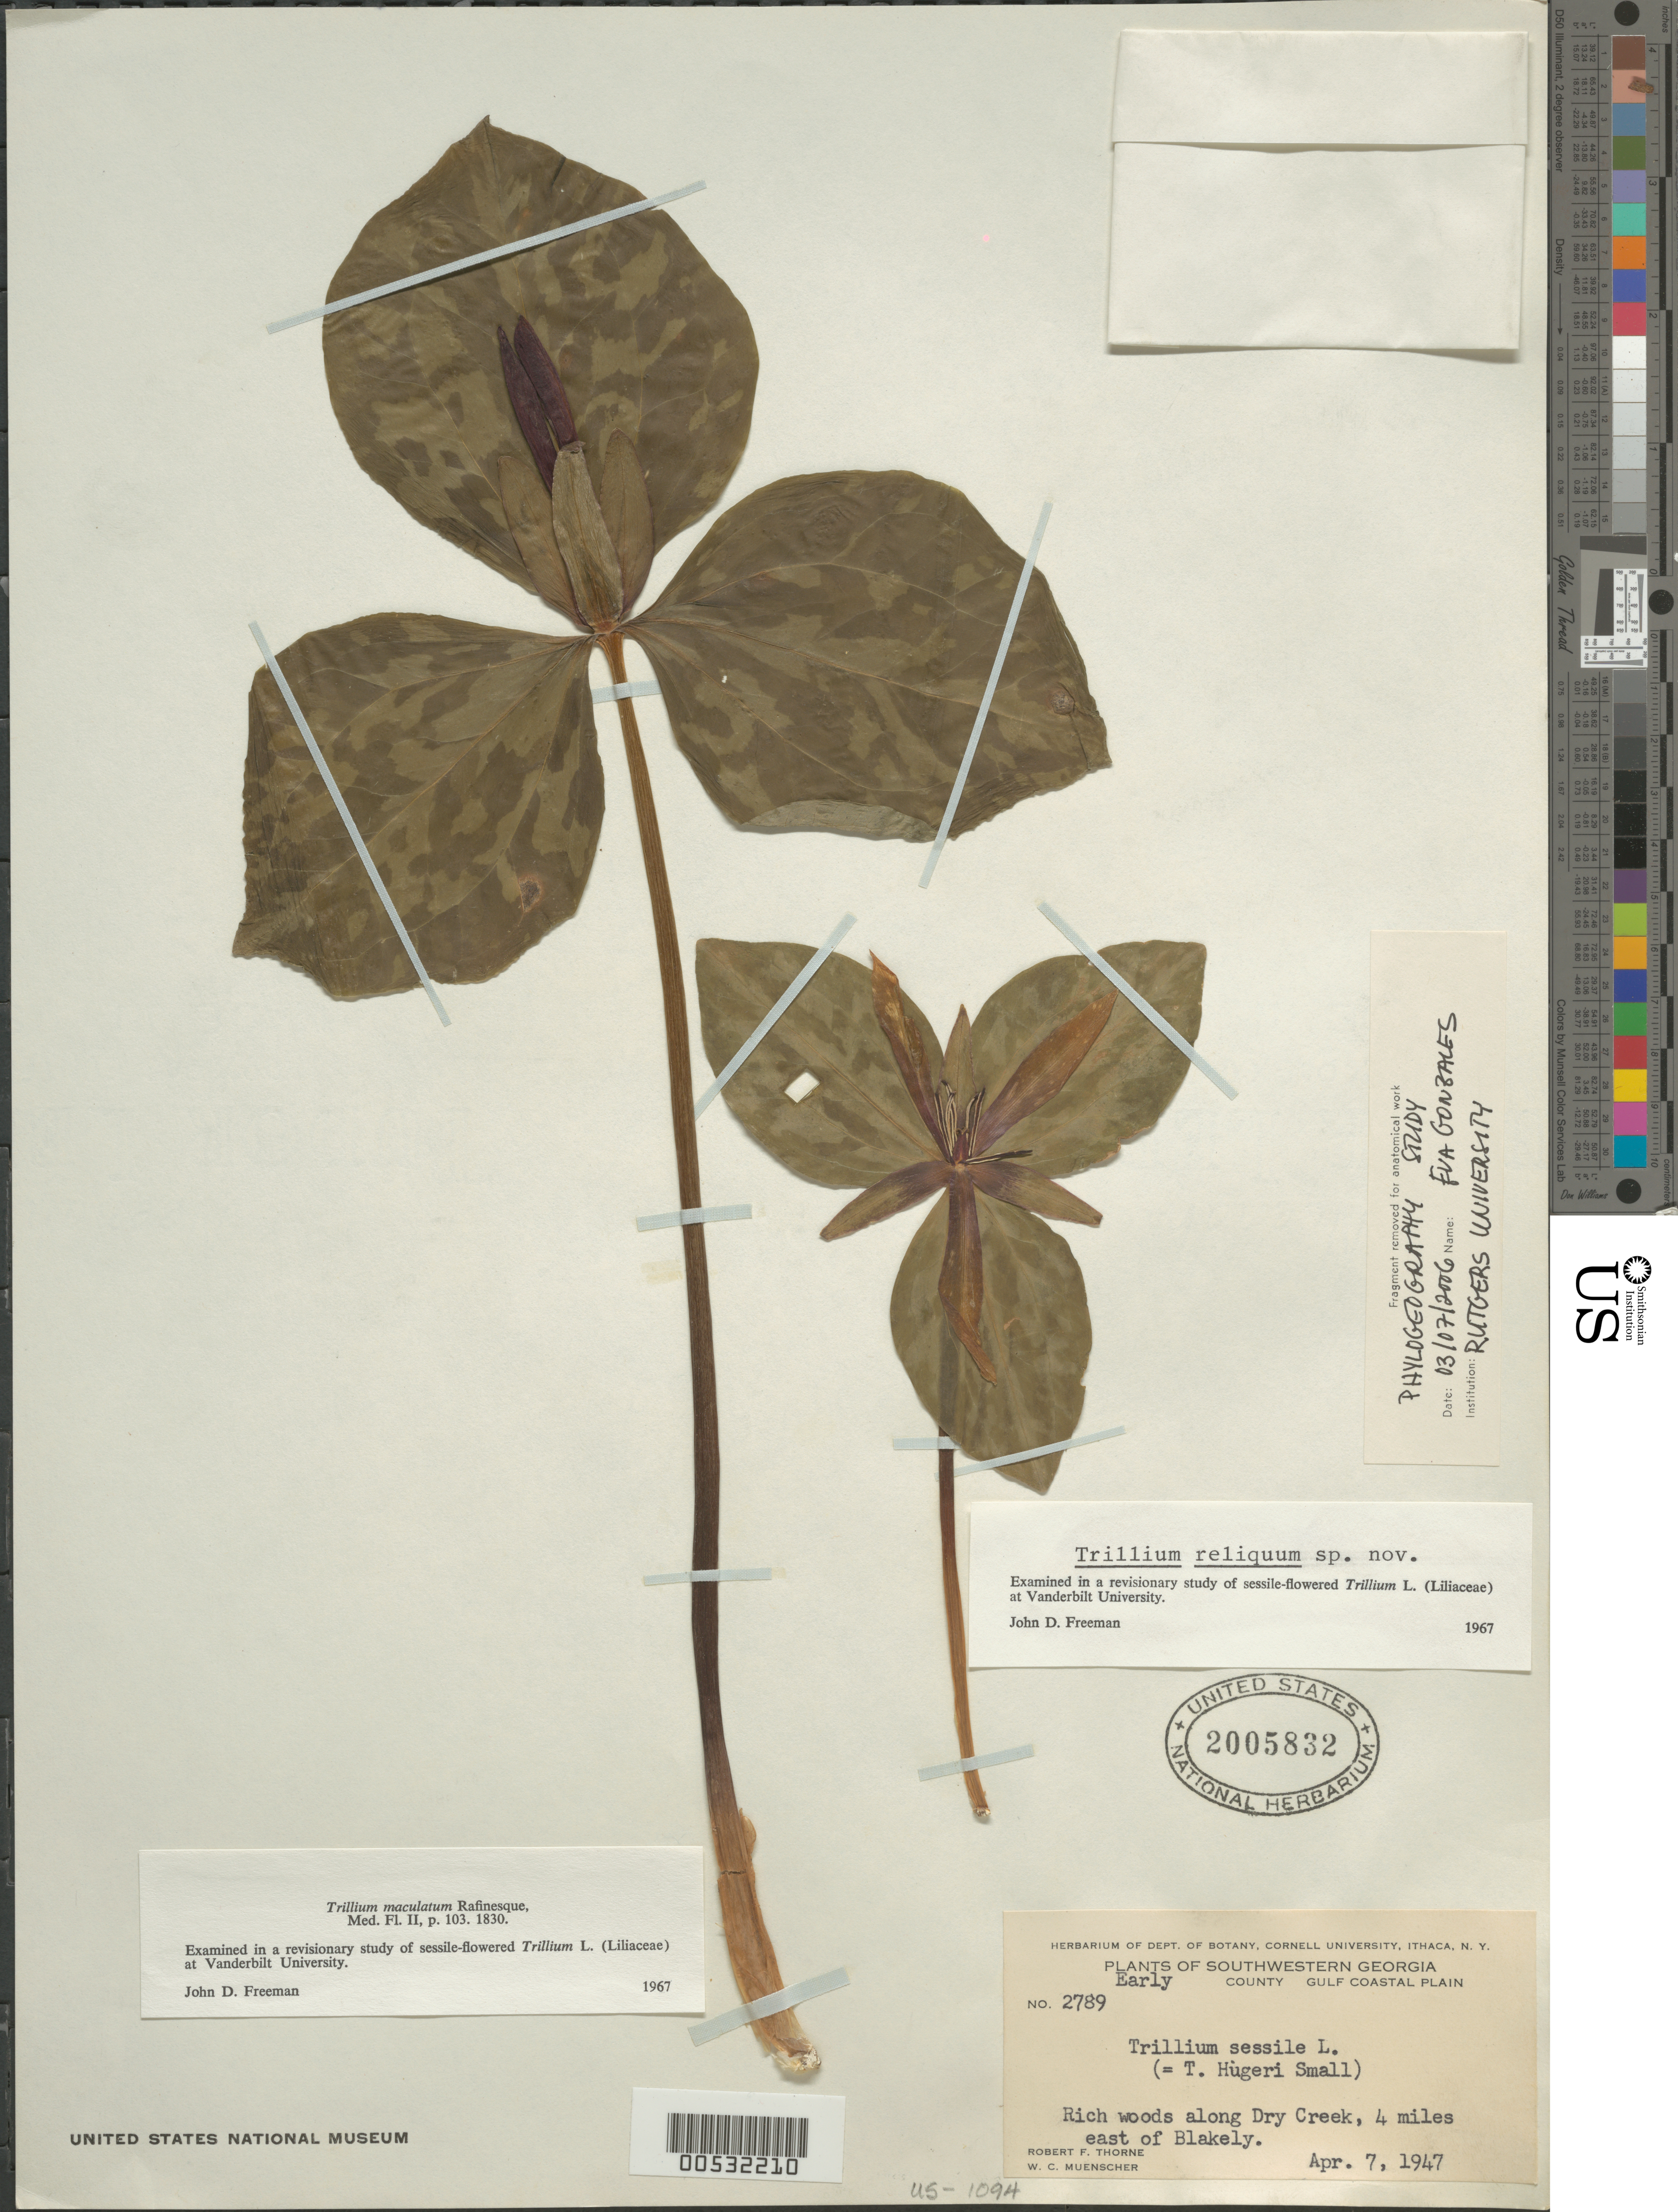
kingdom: Plantae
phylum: Tracheophyta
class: Liliopsida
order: Liliales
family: Melanthiaceae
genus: Trillium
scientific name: Trillium reliquum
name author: J. D. Freeman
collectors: R. F. Thorne & W. Muenscher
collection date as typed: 07 Apr 1947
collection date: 1947-04-07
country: United States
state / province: Georgia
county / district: Early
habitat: Rich woods.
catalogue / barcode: US 2005832